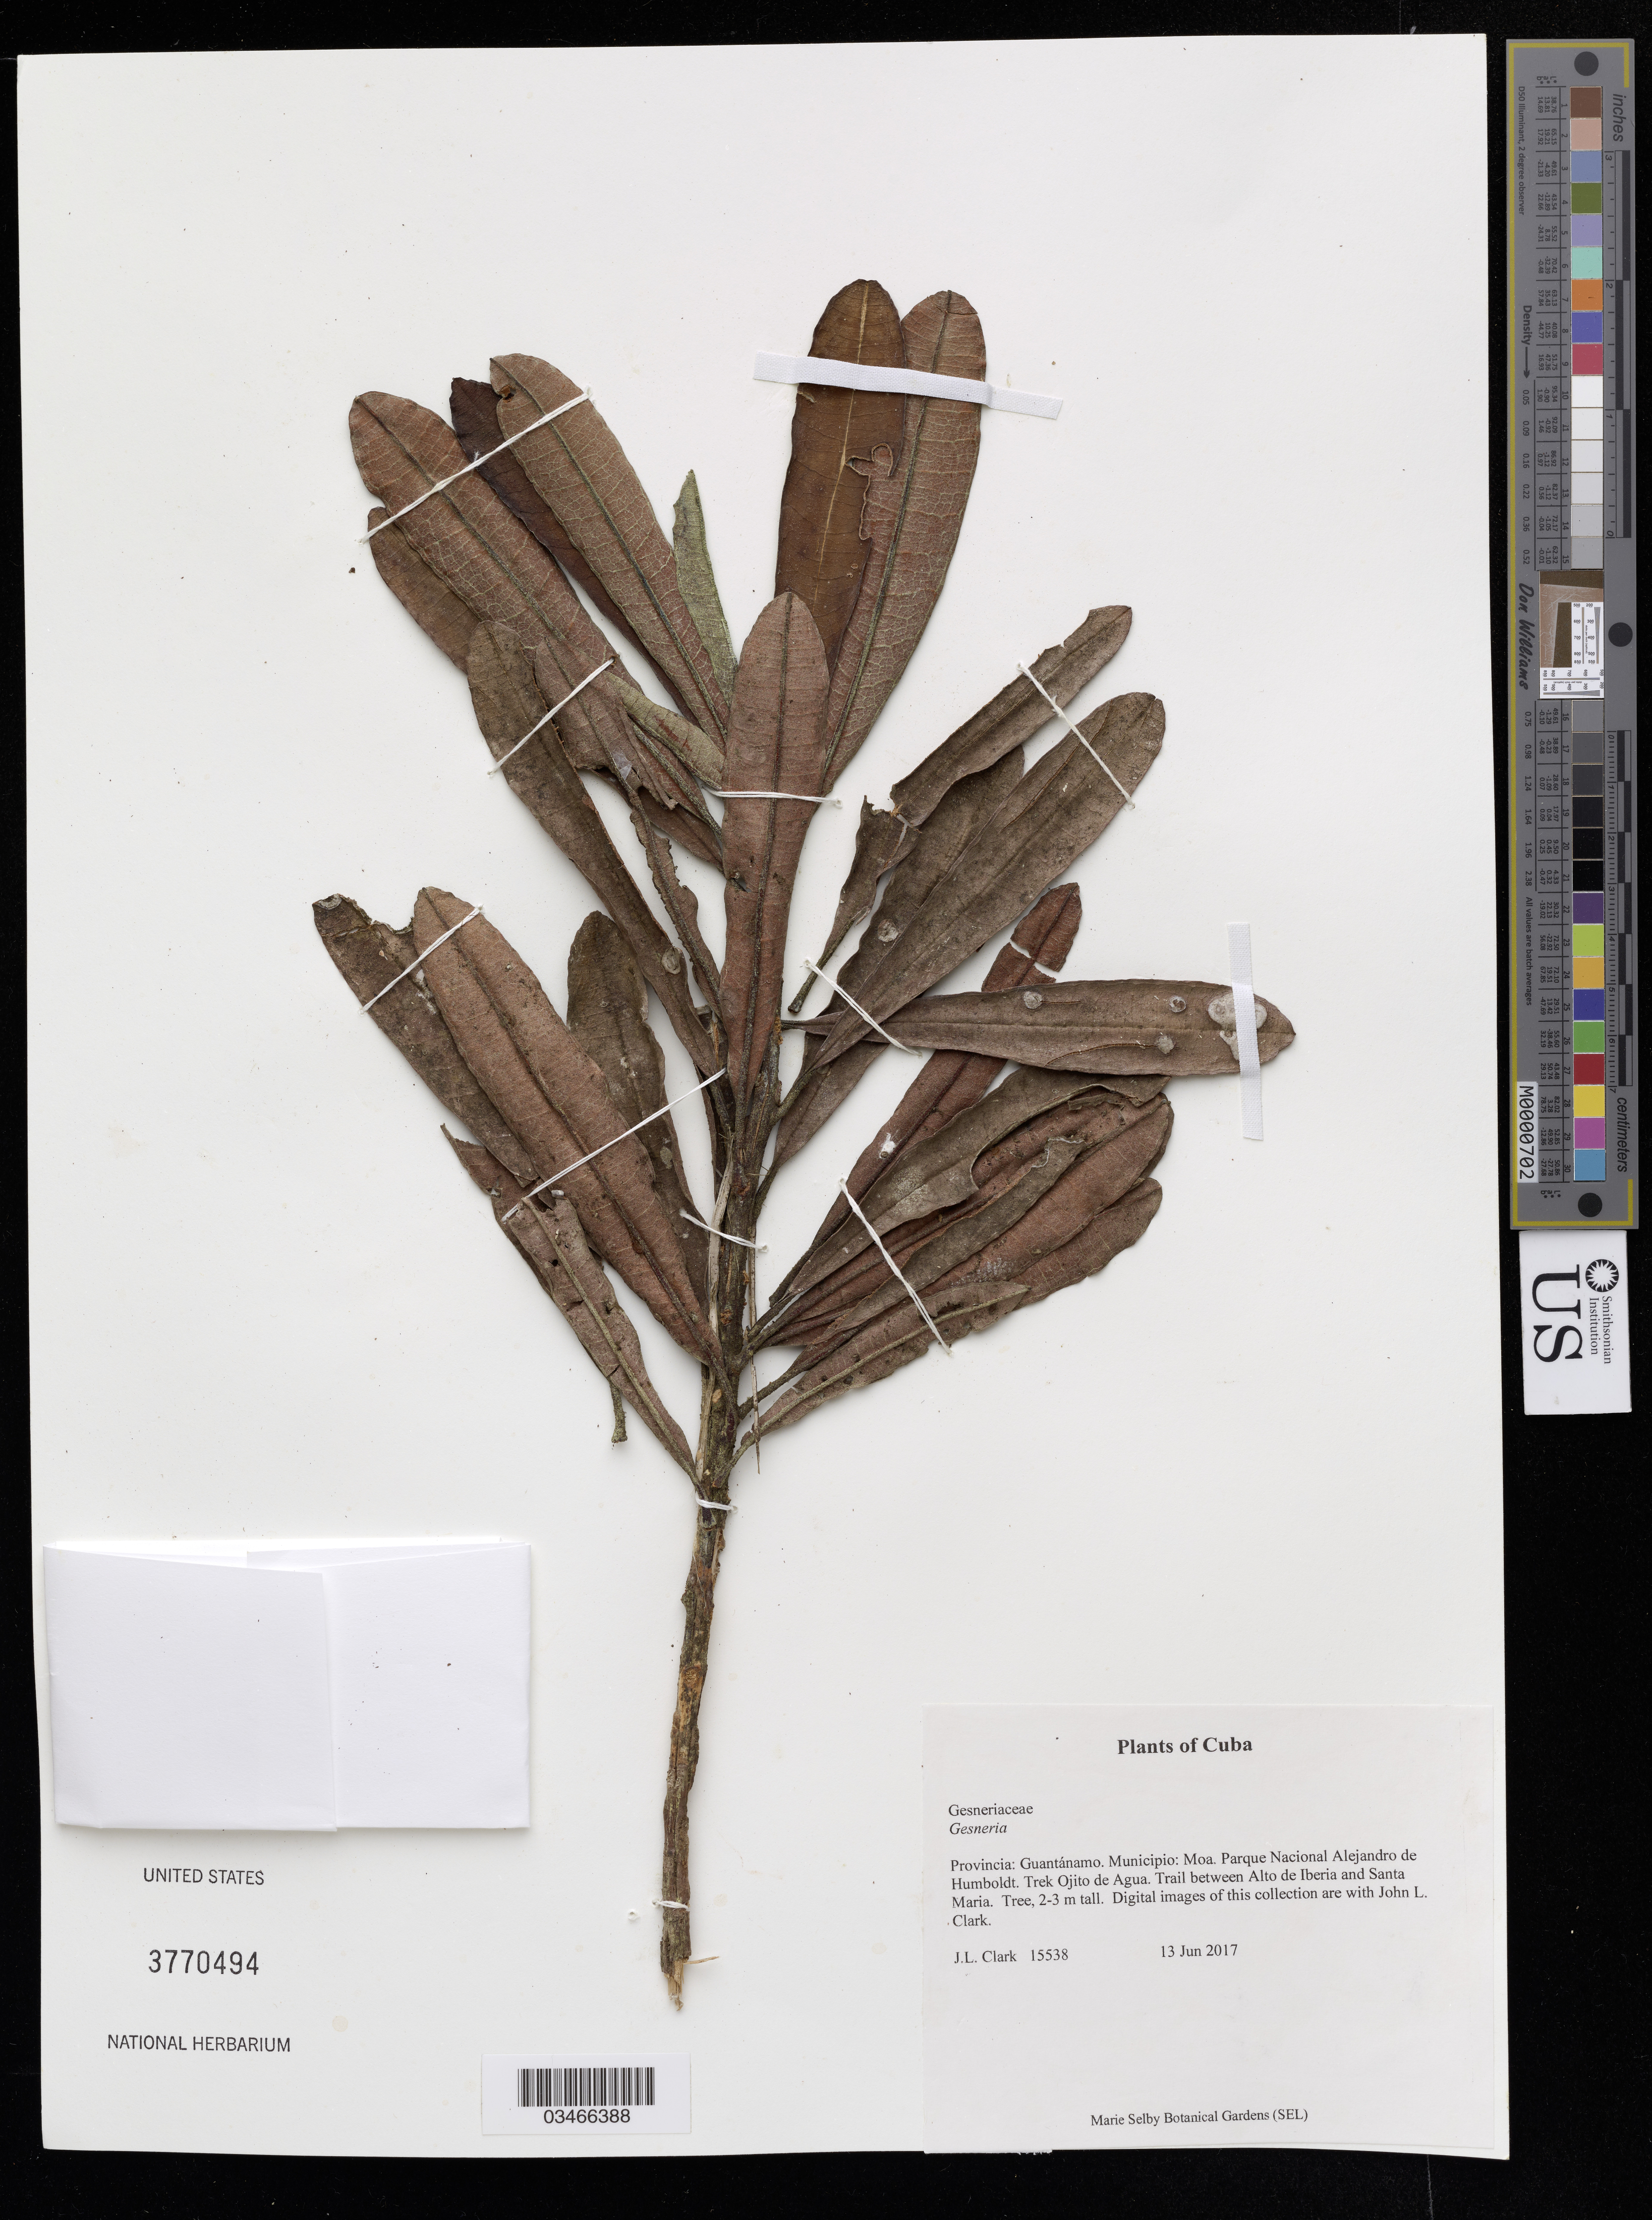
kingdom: Plantae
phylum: Tracheophyta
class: Magnoliopsida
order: Lamiales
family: Gesneriaceae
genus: Gesneria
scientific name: Gesneria sp.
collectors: J. Clark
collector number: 15538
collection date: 2017-06-13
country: Cuba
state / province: Guantánamo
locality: Municipio: Moa, Parque Nacional Alejandro de Humboldt, Trek Ojito de Agua, Trail between Alto de Iberia and Santa Maria.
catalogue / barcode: US 3770494